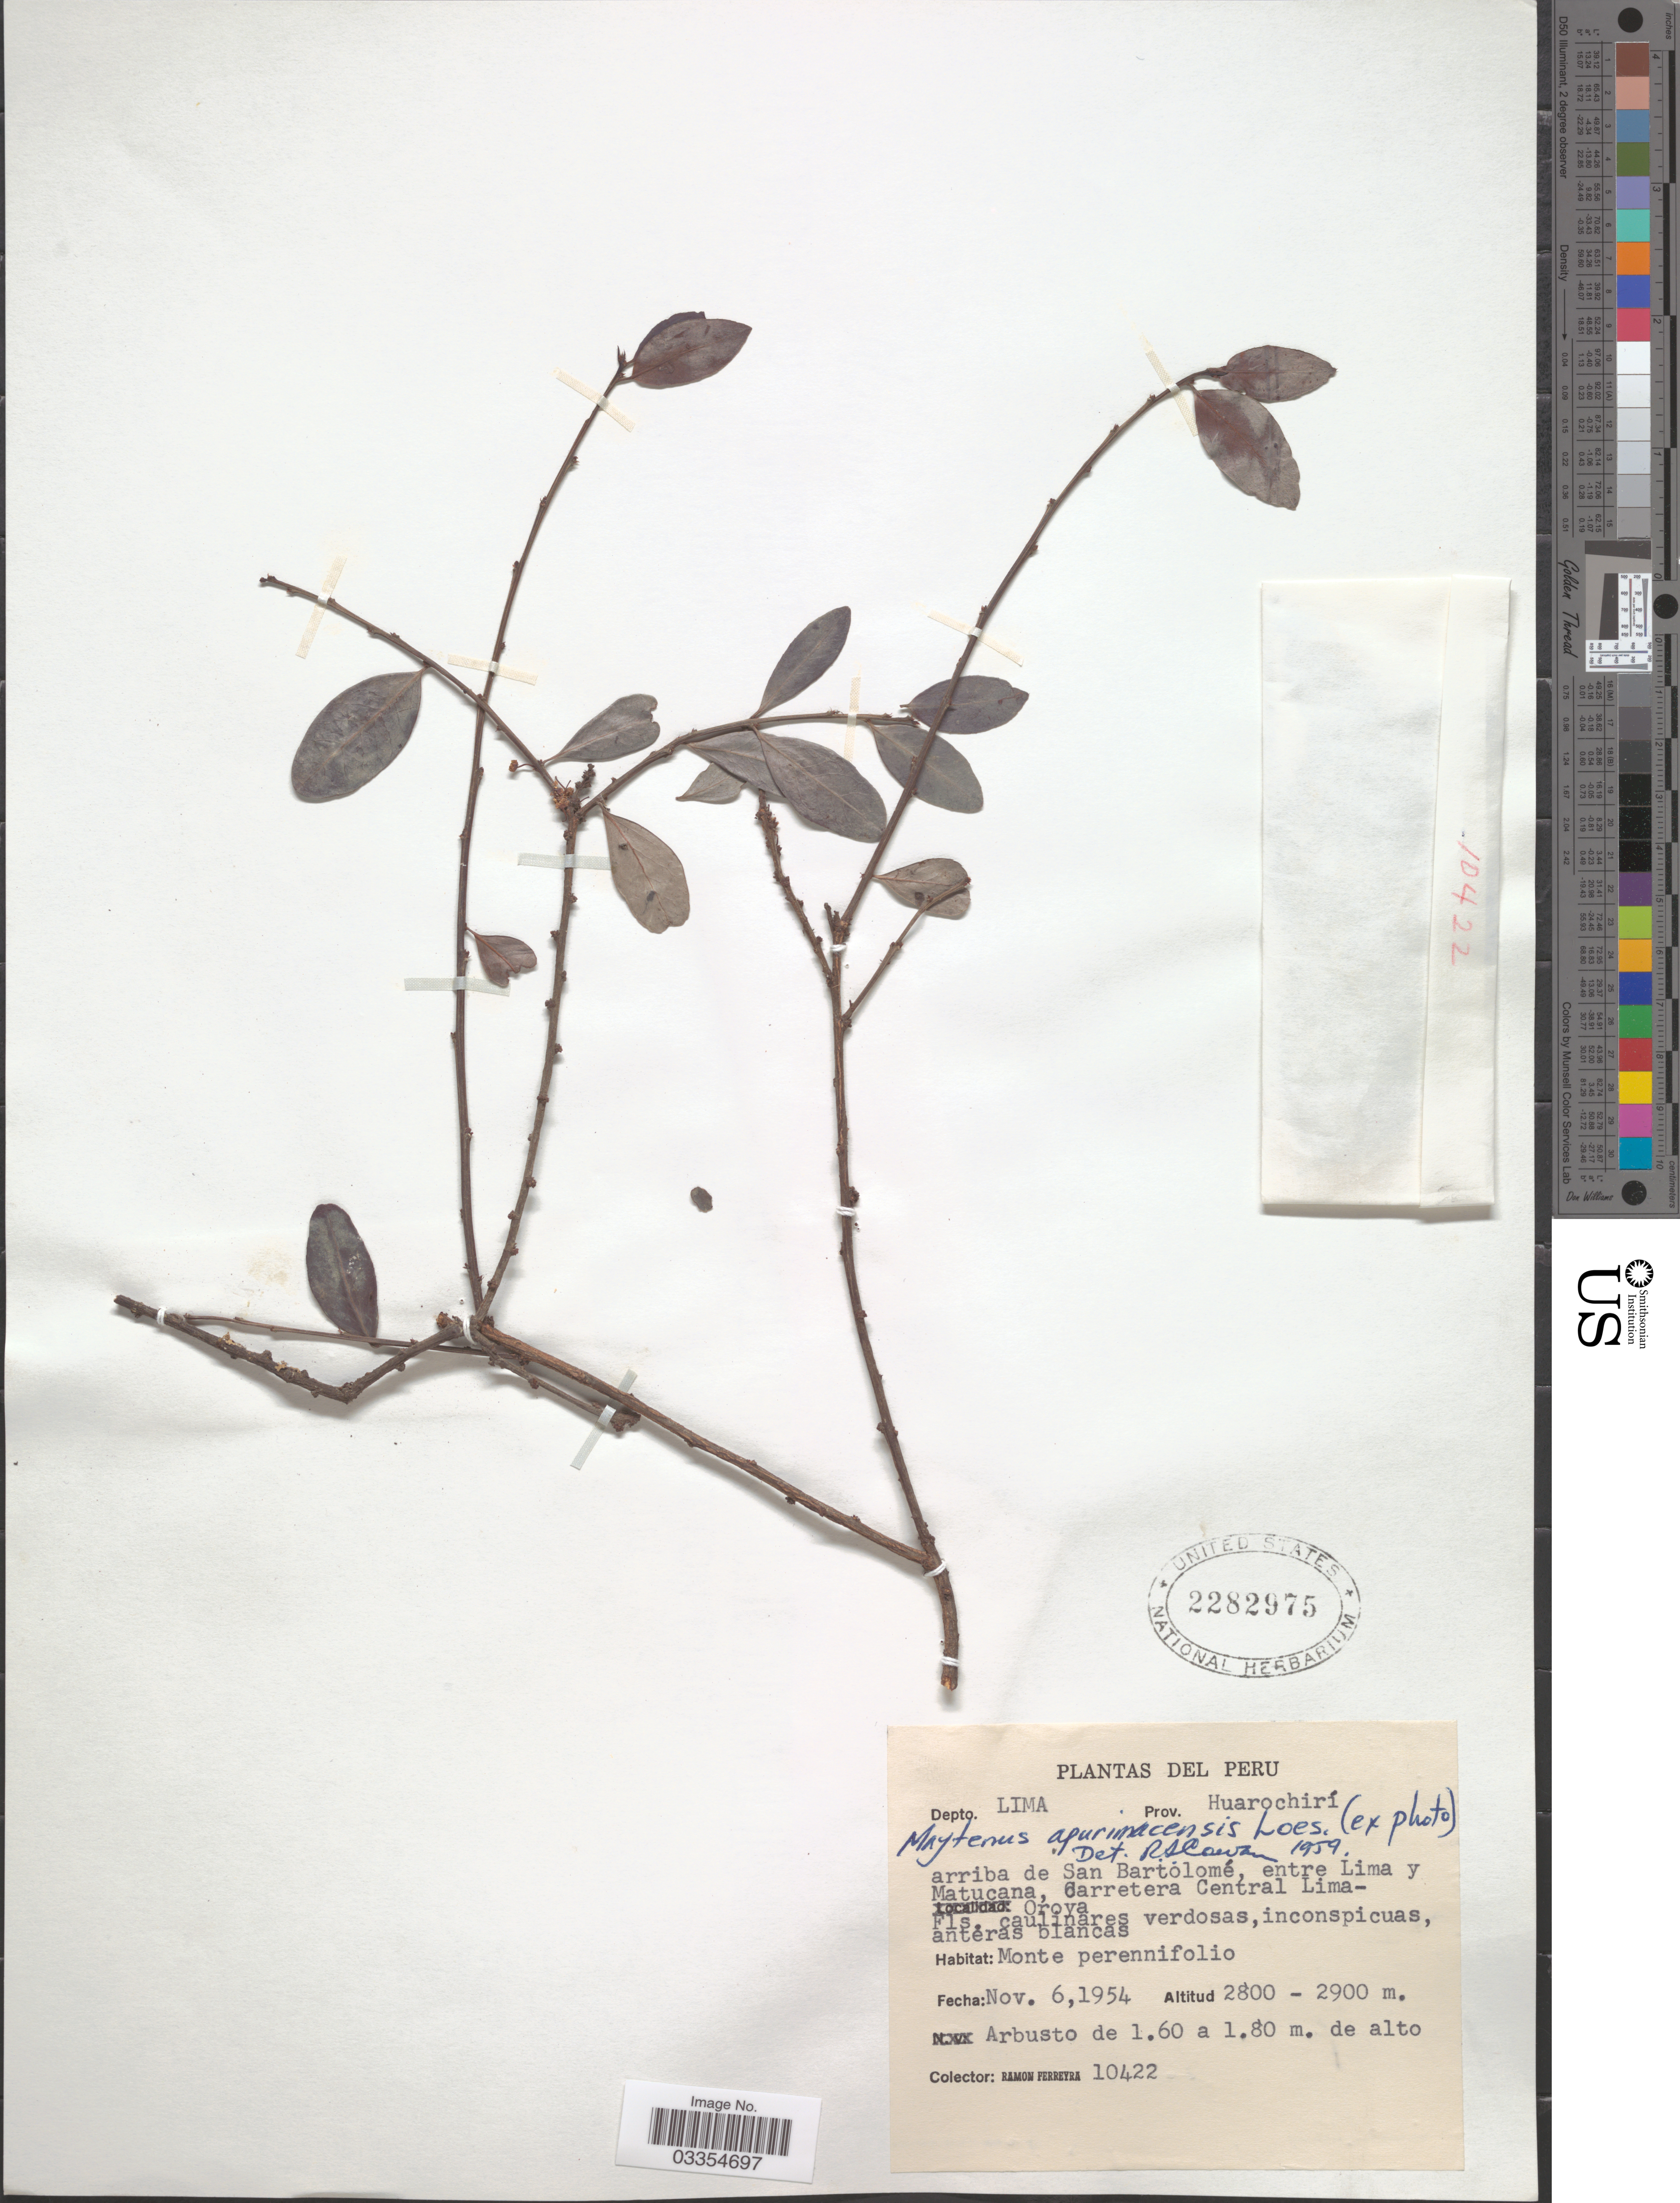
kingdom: Plantae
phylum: Tracheophyta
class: Magnoliopsida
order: Celastrales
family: Celastraceae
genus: Maytenus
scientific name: Maytenus apurimacensis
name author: Loes.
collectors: R. A. Ferreyra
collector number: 10422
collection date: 1954-11-06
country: Peru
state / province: Lima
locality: Depto. Lima. Prov. Huarochirí. Arriba de San Bartolomé, entre Lima y Matucana, Carretera Central Lima-Oroya.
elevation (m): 2800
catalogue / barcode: US 2282975